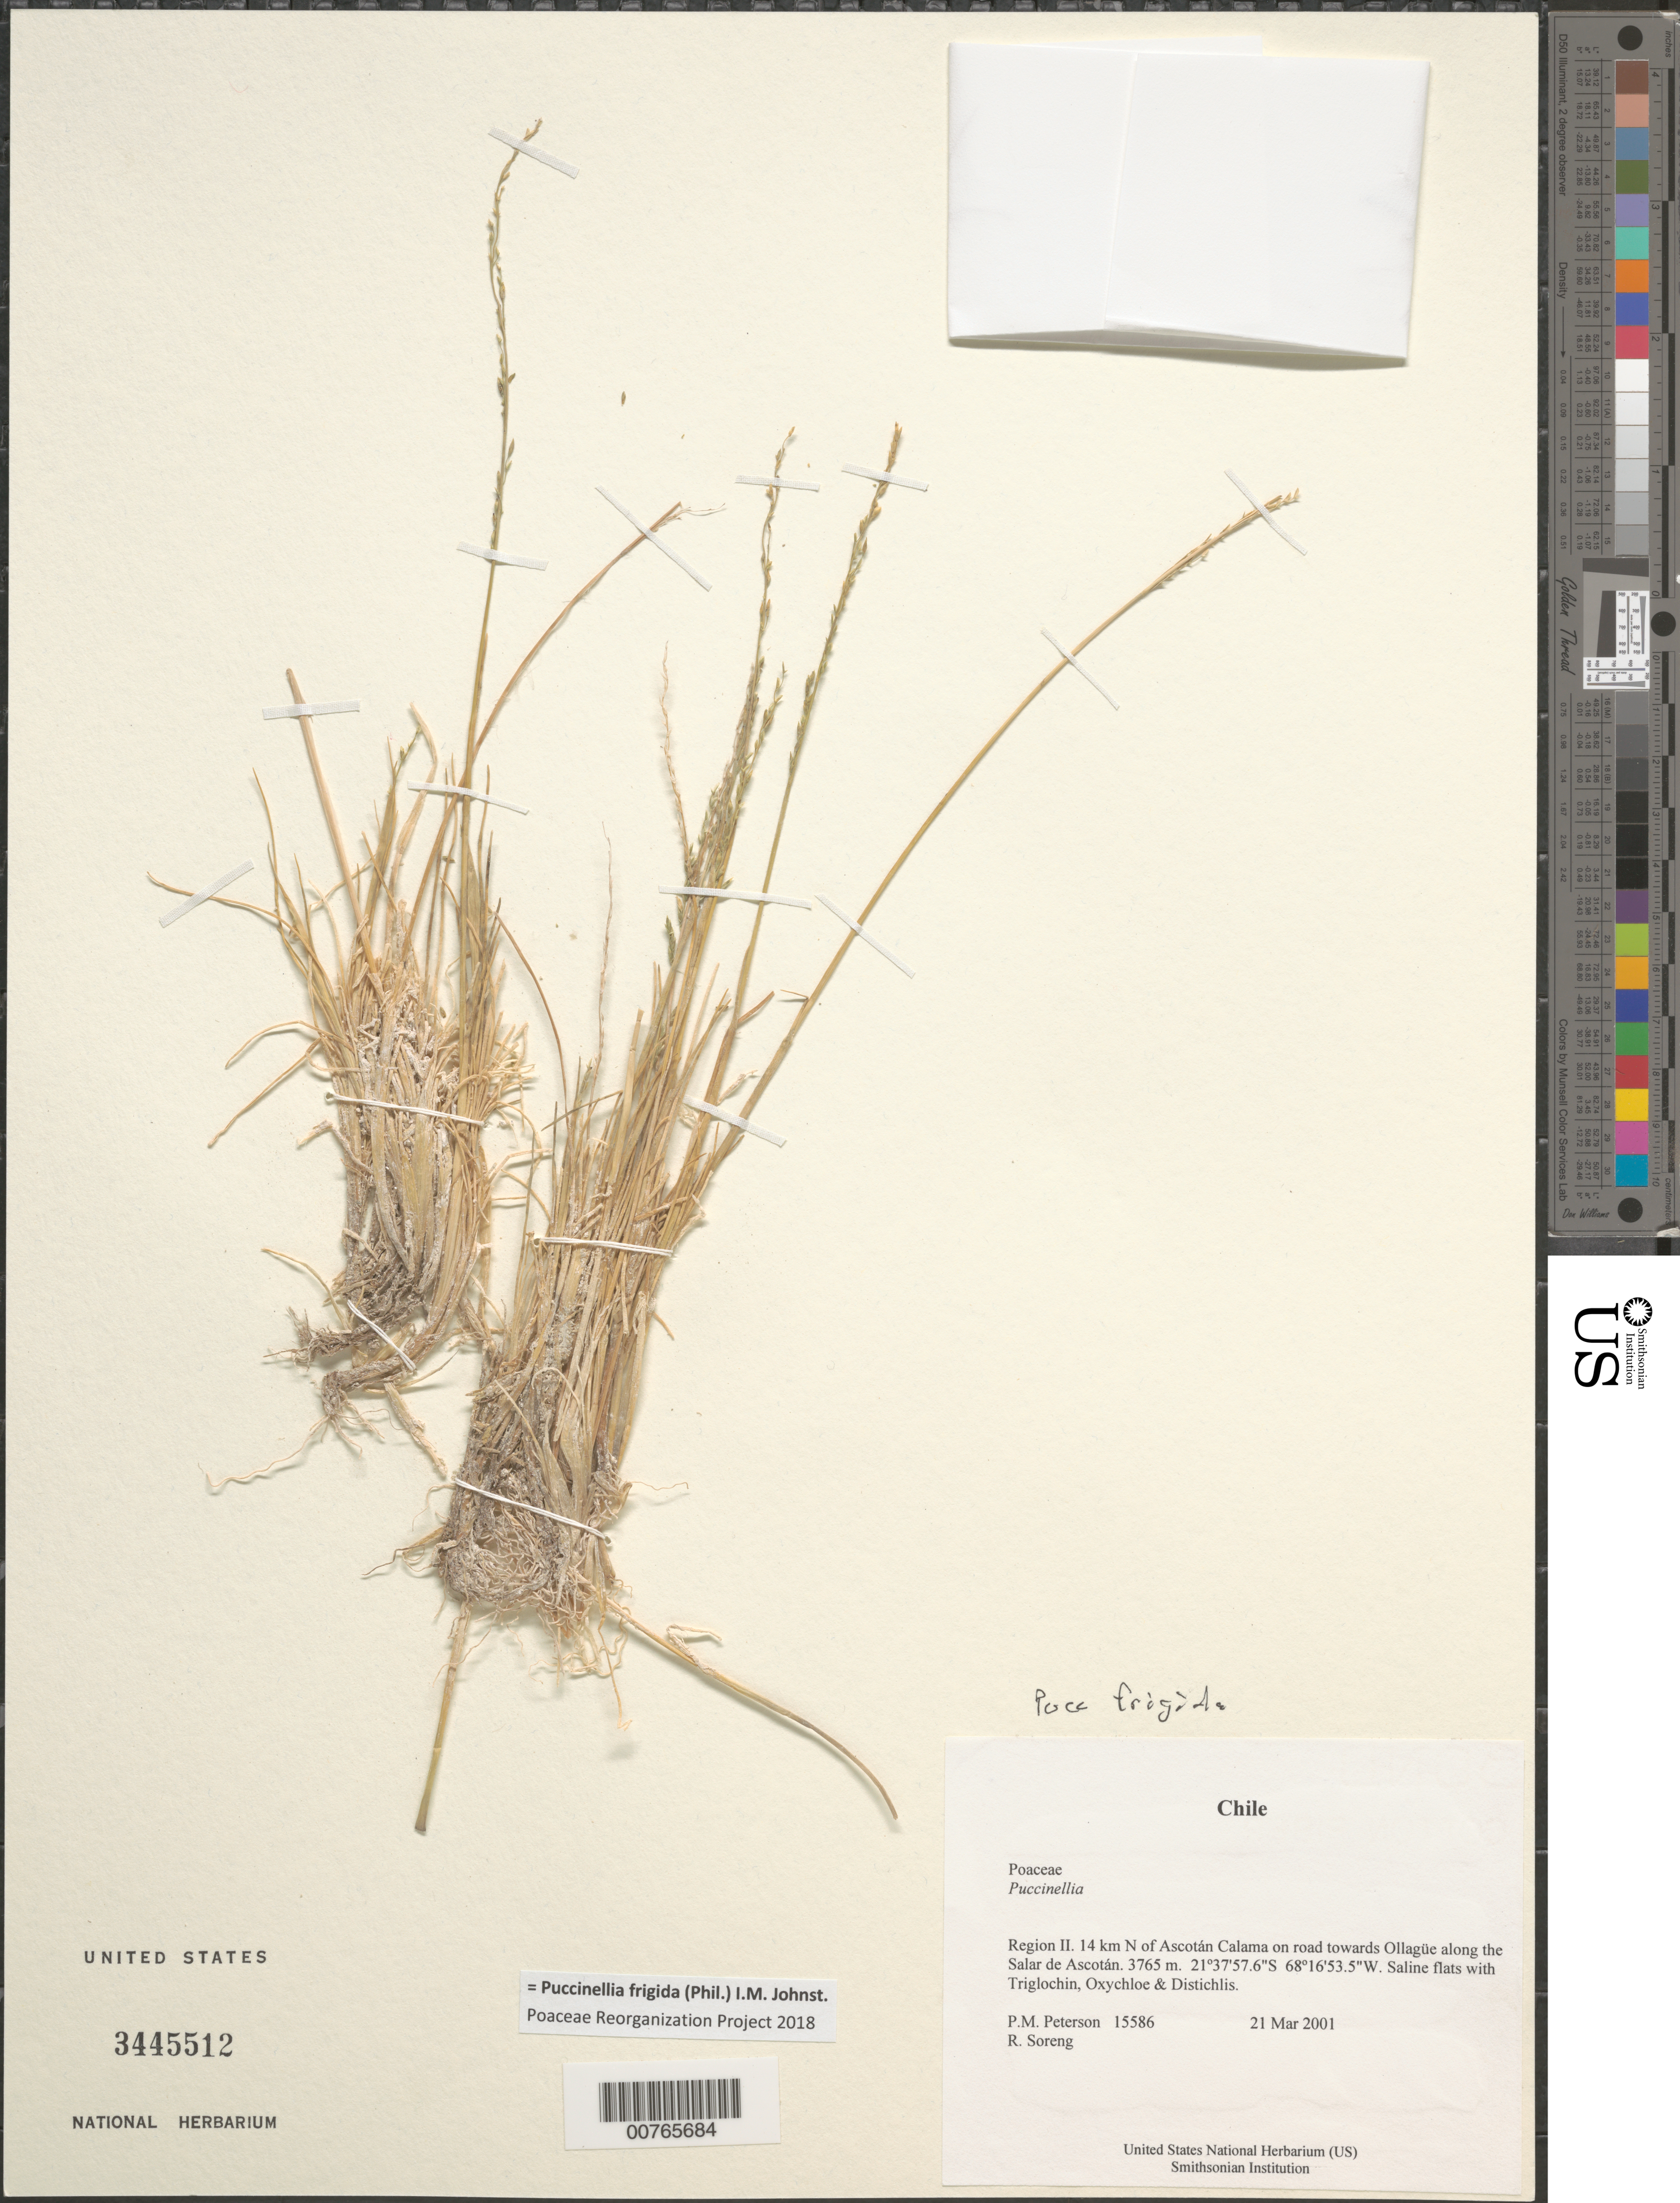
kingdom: Plantae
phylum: Tracheophyta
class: Liliopsida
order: Poales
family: Poaceae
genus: Puccinellia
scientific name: Puccinellia frigida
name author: (Phil.) I.M. Johnst.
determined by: Poaceae Reorganization Project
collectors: P. M. Peterson & R. J. Soreng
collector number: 15586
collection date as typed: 21 Mar 2001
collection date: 2001-03-21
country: Chile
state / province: Antofagasta (II)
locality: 14 km N of Ascotán Calama on road towards Ollagüe along the Salar de Ascotán.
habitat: Saline flats with Triglochin, Oxychloe & Distichlis.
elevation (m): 3765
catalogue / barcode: US 3445512